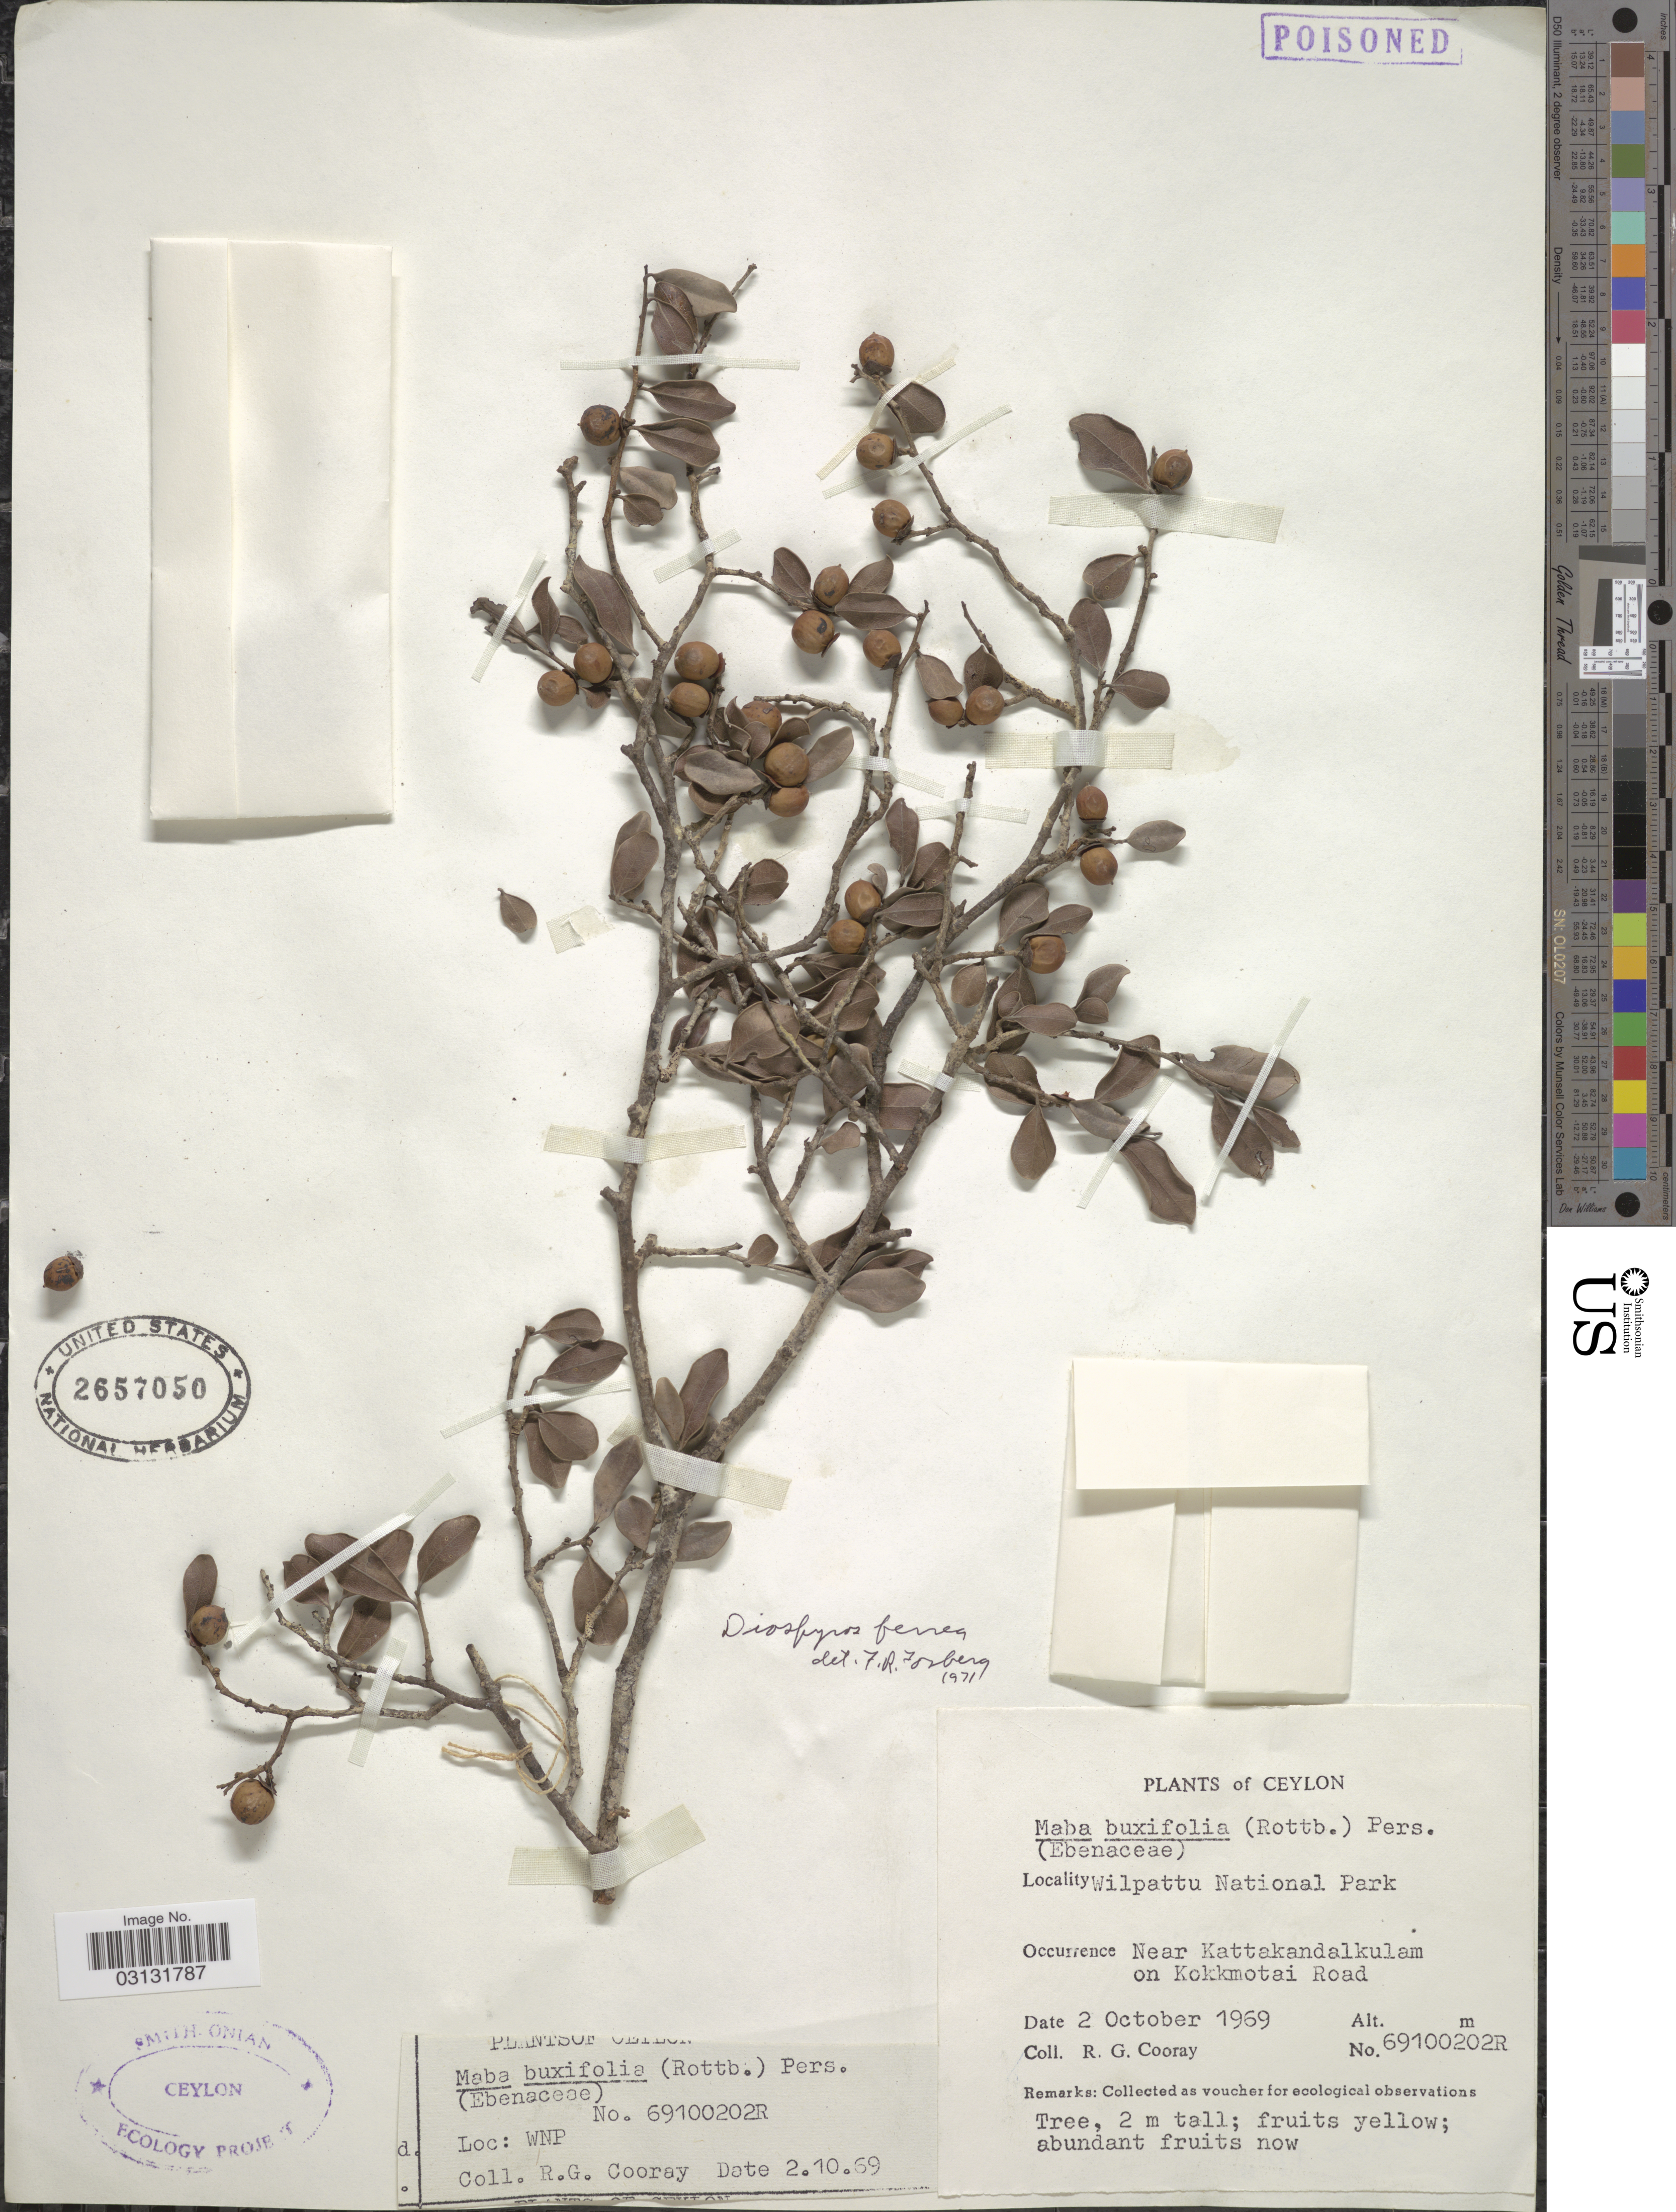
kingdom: Plantae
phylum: Tracheophyta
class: Magnoliopsida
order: Ericales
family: Ebenaceae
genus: Diospyros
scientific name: Diospyros ferrea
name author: (Willd.) Bakh.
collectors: R. Cooray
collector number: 69100202R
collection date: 1969-10-20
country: Sri Lanka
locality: Ceylon. Wilpattu National Park. Near Kattakandalkulam on Kokkmotai Road.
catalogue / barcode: US 2657050